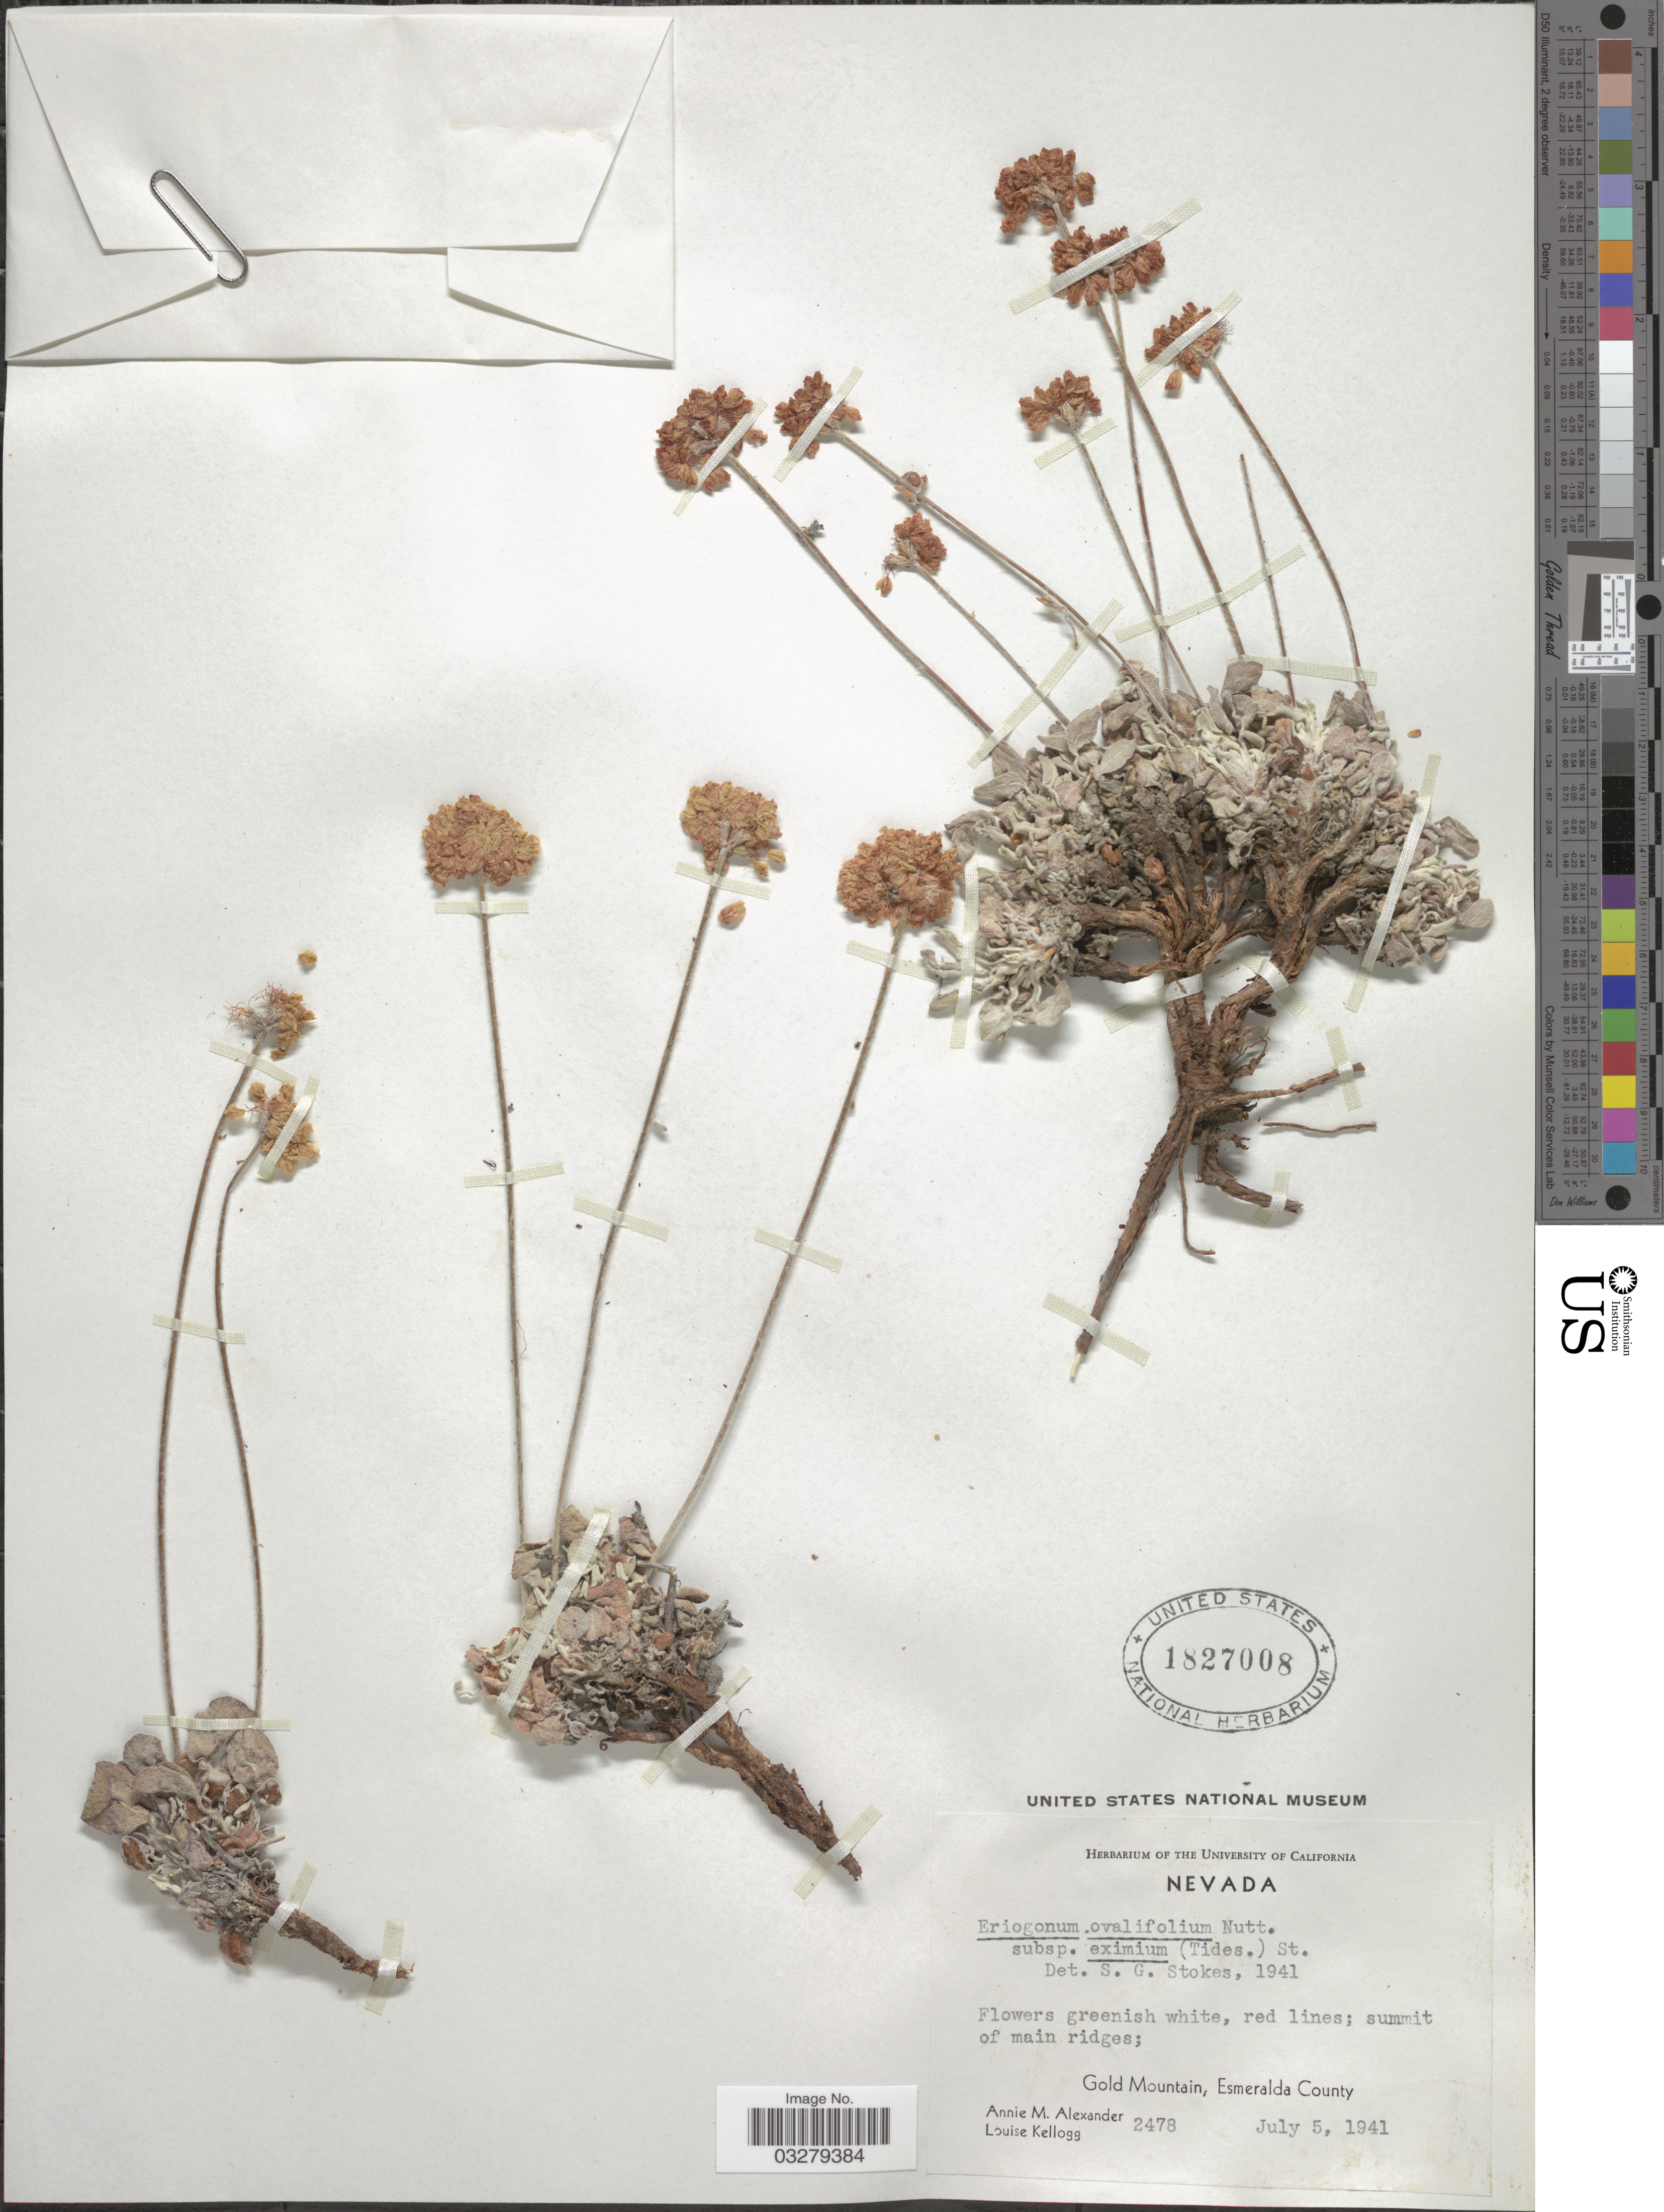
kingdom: Plantae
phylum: Tracheophyta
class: Magnoliopsida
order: Caryophyllales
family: Polygonaceae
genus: Eriogonum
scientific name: Eriogonum ovalifolium var. eximium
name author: (Tidestr.) J.T. Howell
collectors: A. M. Alexander & L. Kellogg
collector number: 2478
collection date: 1941-07-05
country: United States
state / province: Nevada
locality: Gold Mountain, Esmeralda County.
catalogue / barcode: US 1827008